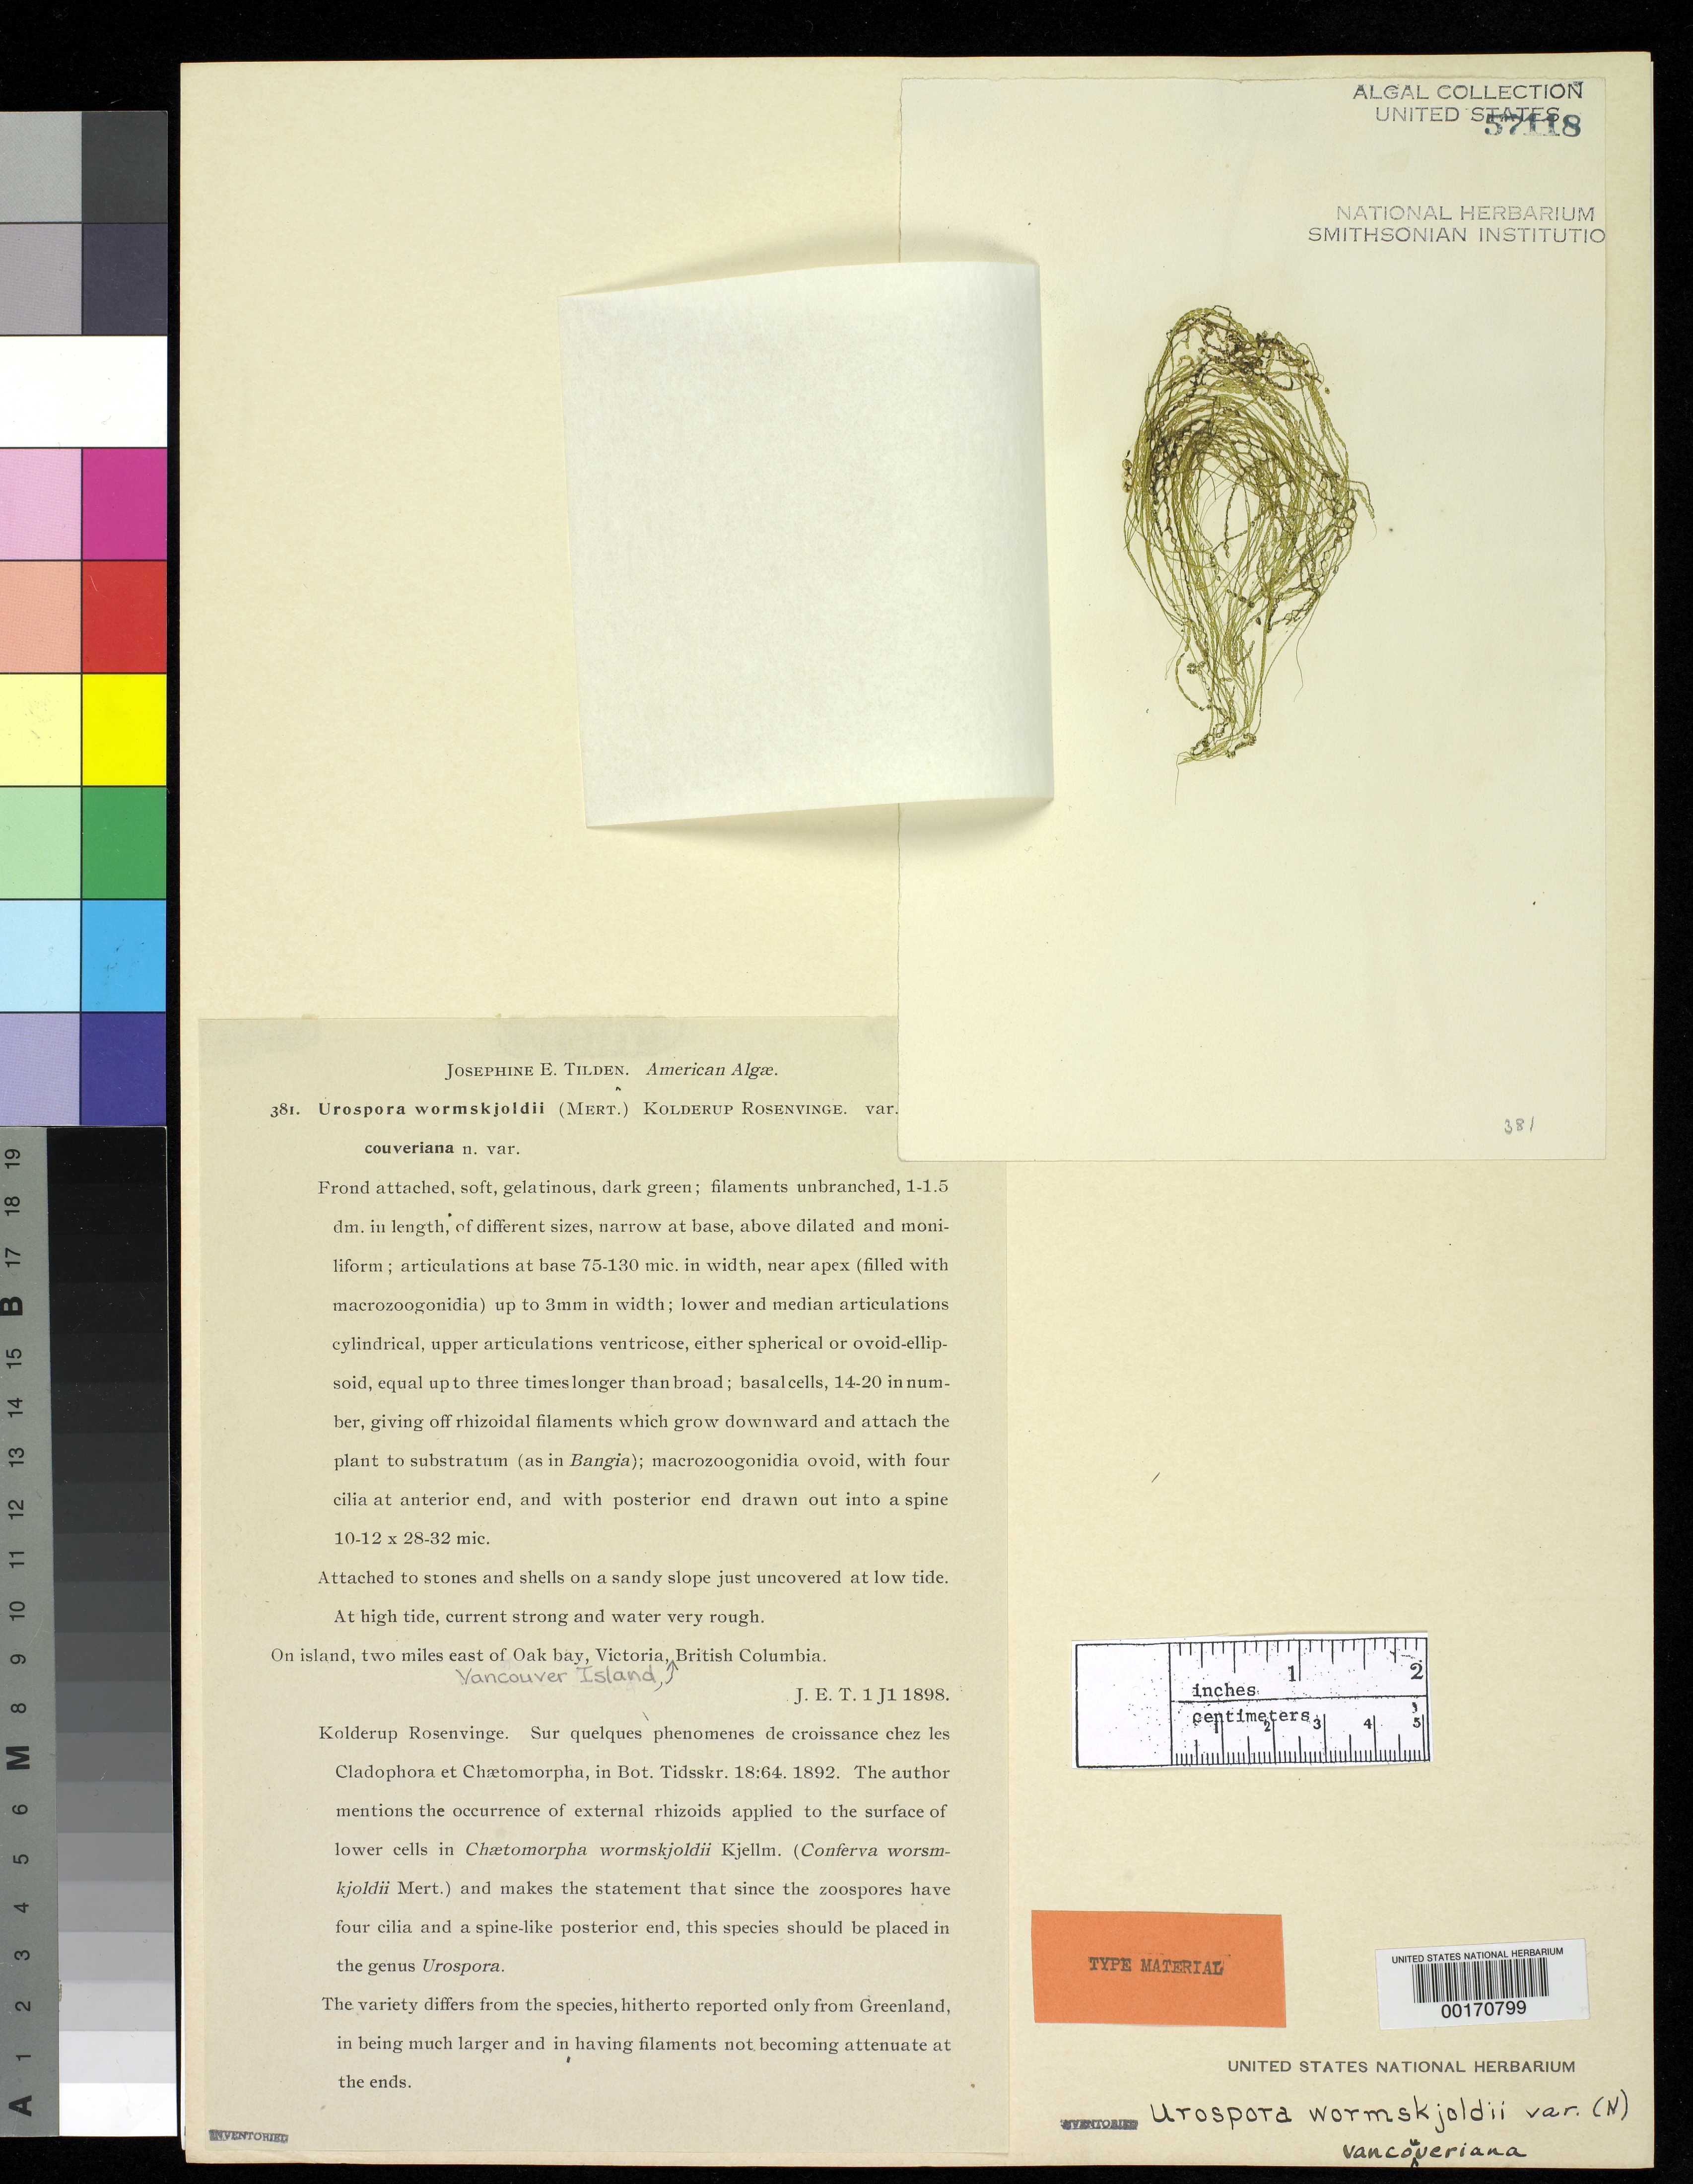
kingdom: Plantae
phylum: Chlorophyta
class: Ulvophyceae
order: Ulotrichales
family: Ulotrichaceae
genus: Urospora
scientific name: Urospora wormskjoldii var. vancouveriana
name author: J. E. Tilden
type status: Isotype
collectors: J. E. Tilden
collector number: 381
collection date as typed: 01 Jul 1898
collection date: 1898-07-01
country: Canada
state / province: British Columbia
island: Vancouver Island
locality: Victoria, island 2 miles east of Oak Bay.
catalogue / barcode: US 57118